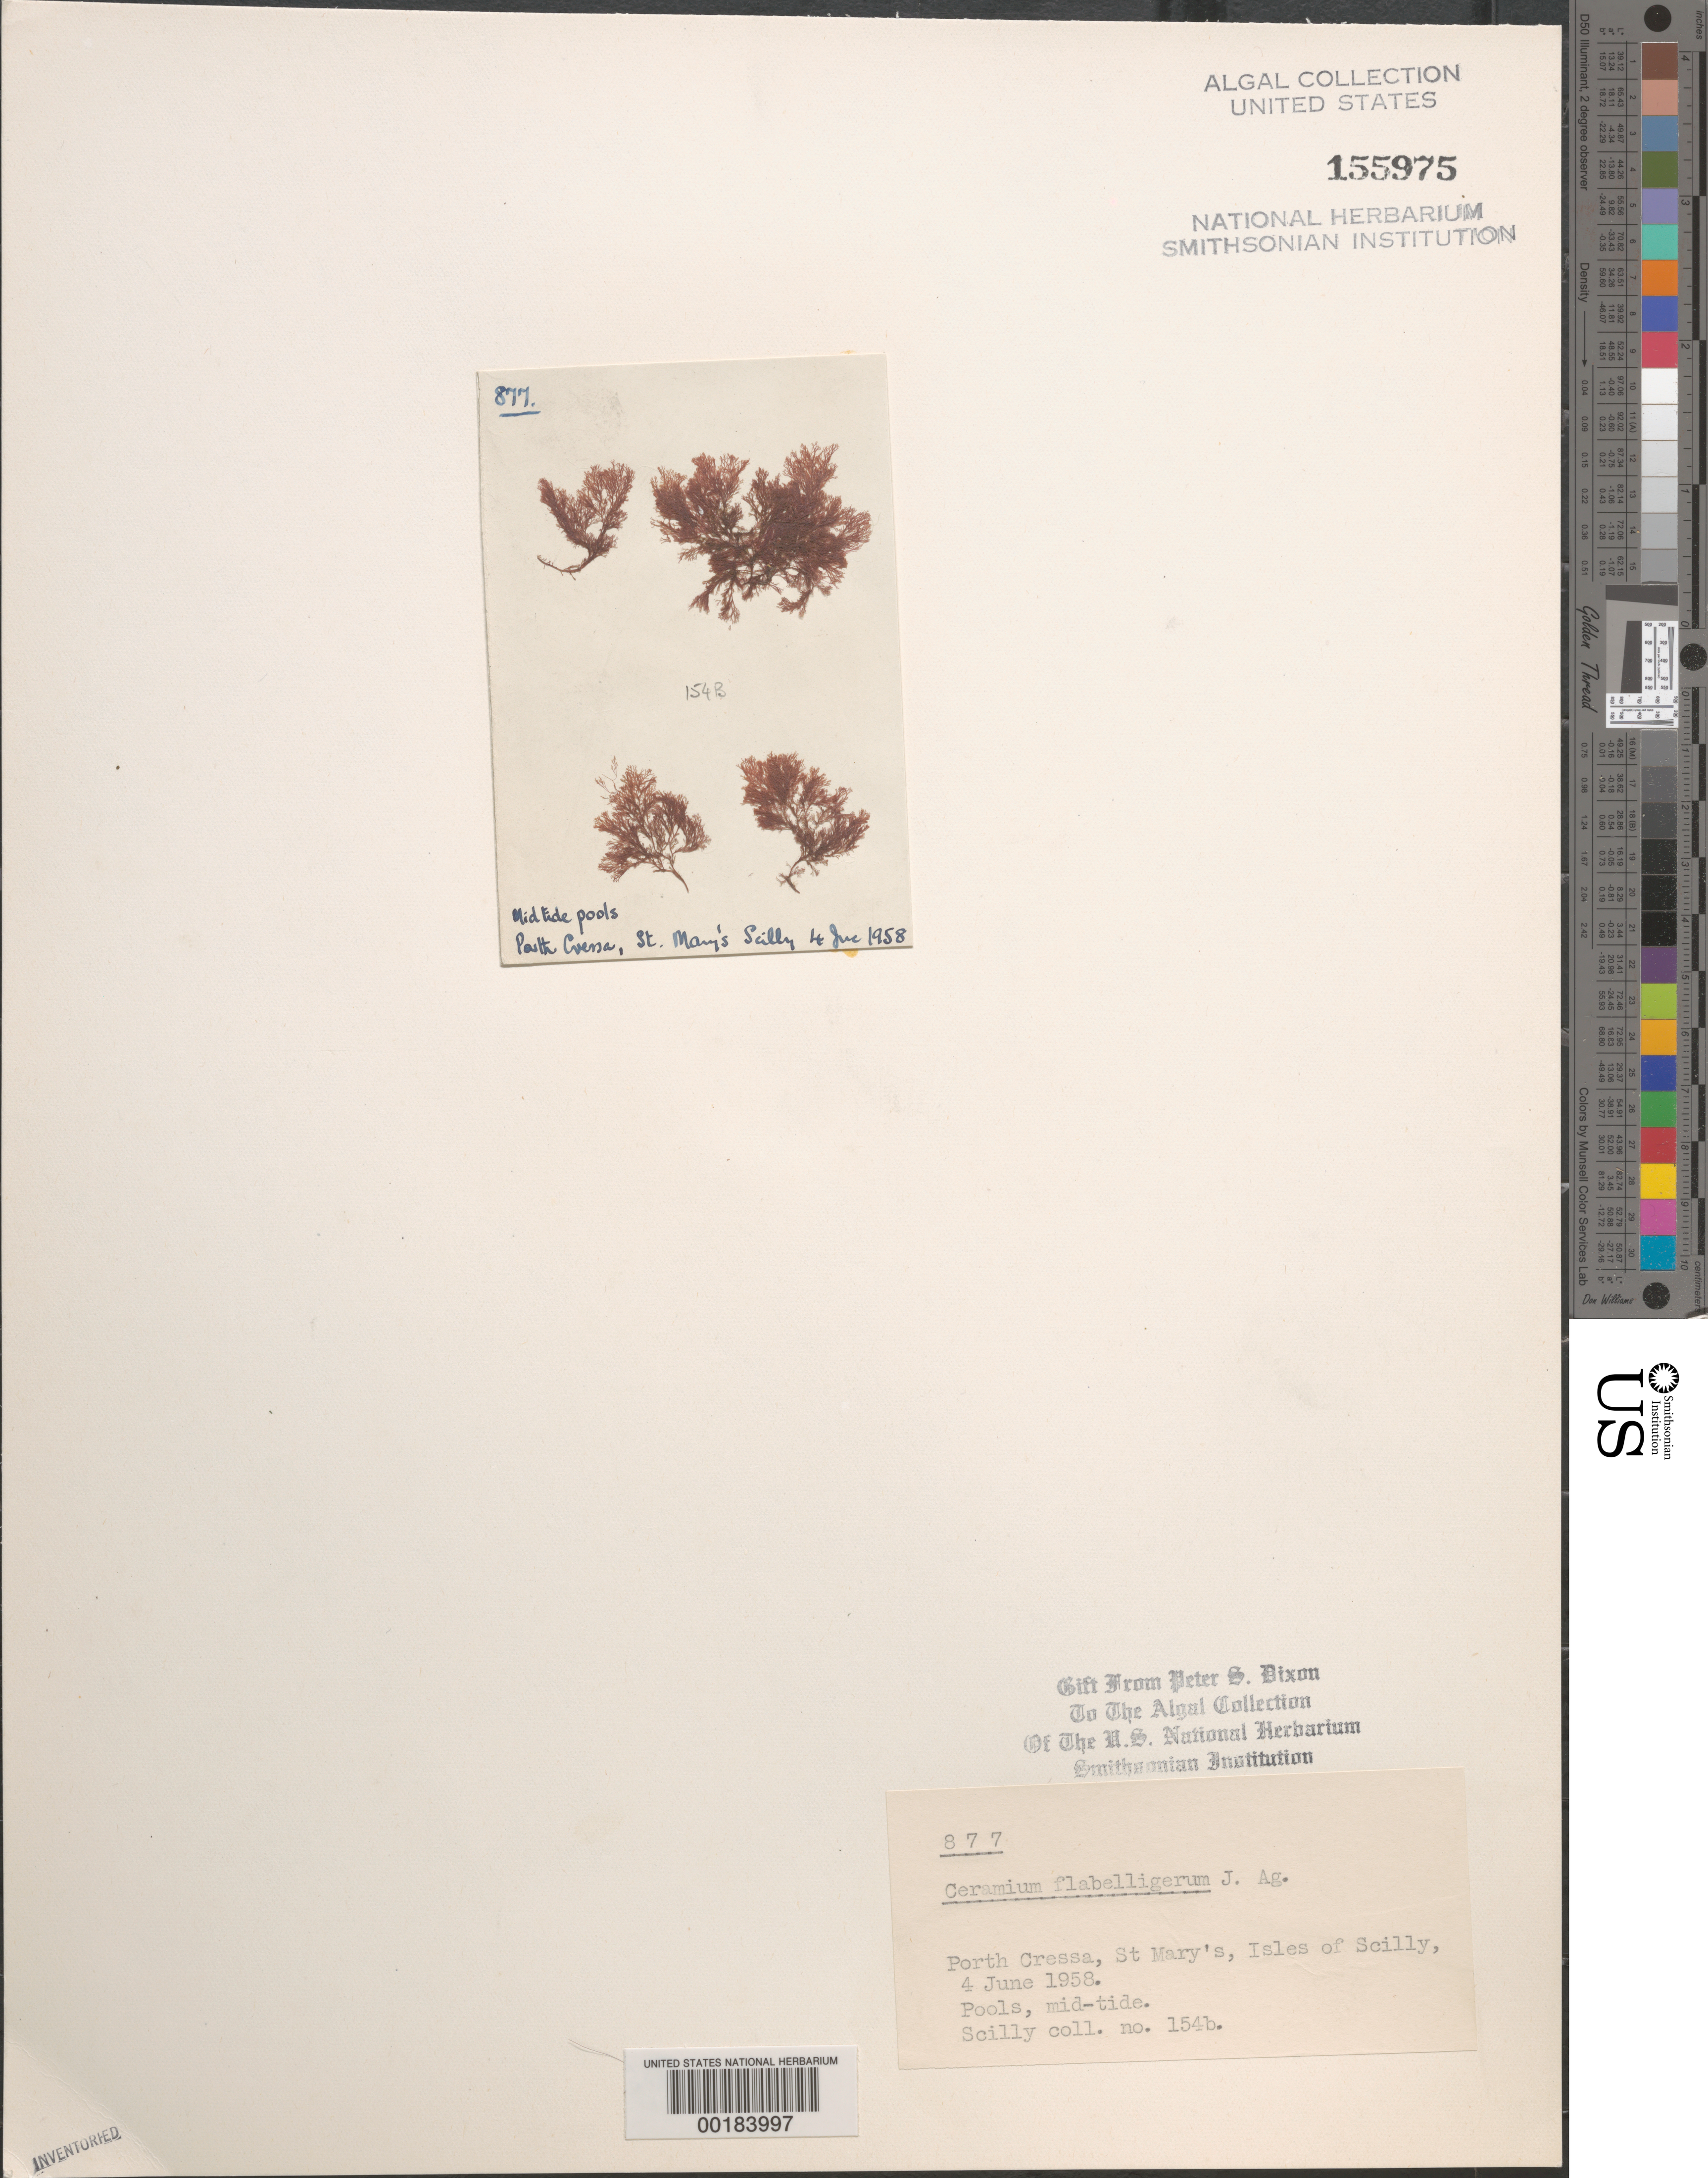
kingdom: Plantae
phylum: Rhodophyta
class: Florideophyceae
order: Ceramiales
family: Ceramiaceae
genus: Ceramium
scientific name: Ceramium gaditanum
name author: (Clemente) Cremades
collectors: P. S. Dixon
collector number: PSD 877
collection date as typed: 04 Jun 1958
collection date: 1958-06-04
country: United Kingdom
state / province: England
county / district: Council of the Isles of Scilly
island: St. Mary's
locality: Porth Cressa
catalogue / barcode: US 155975